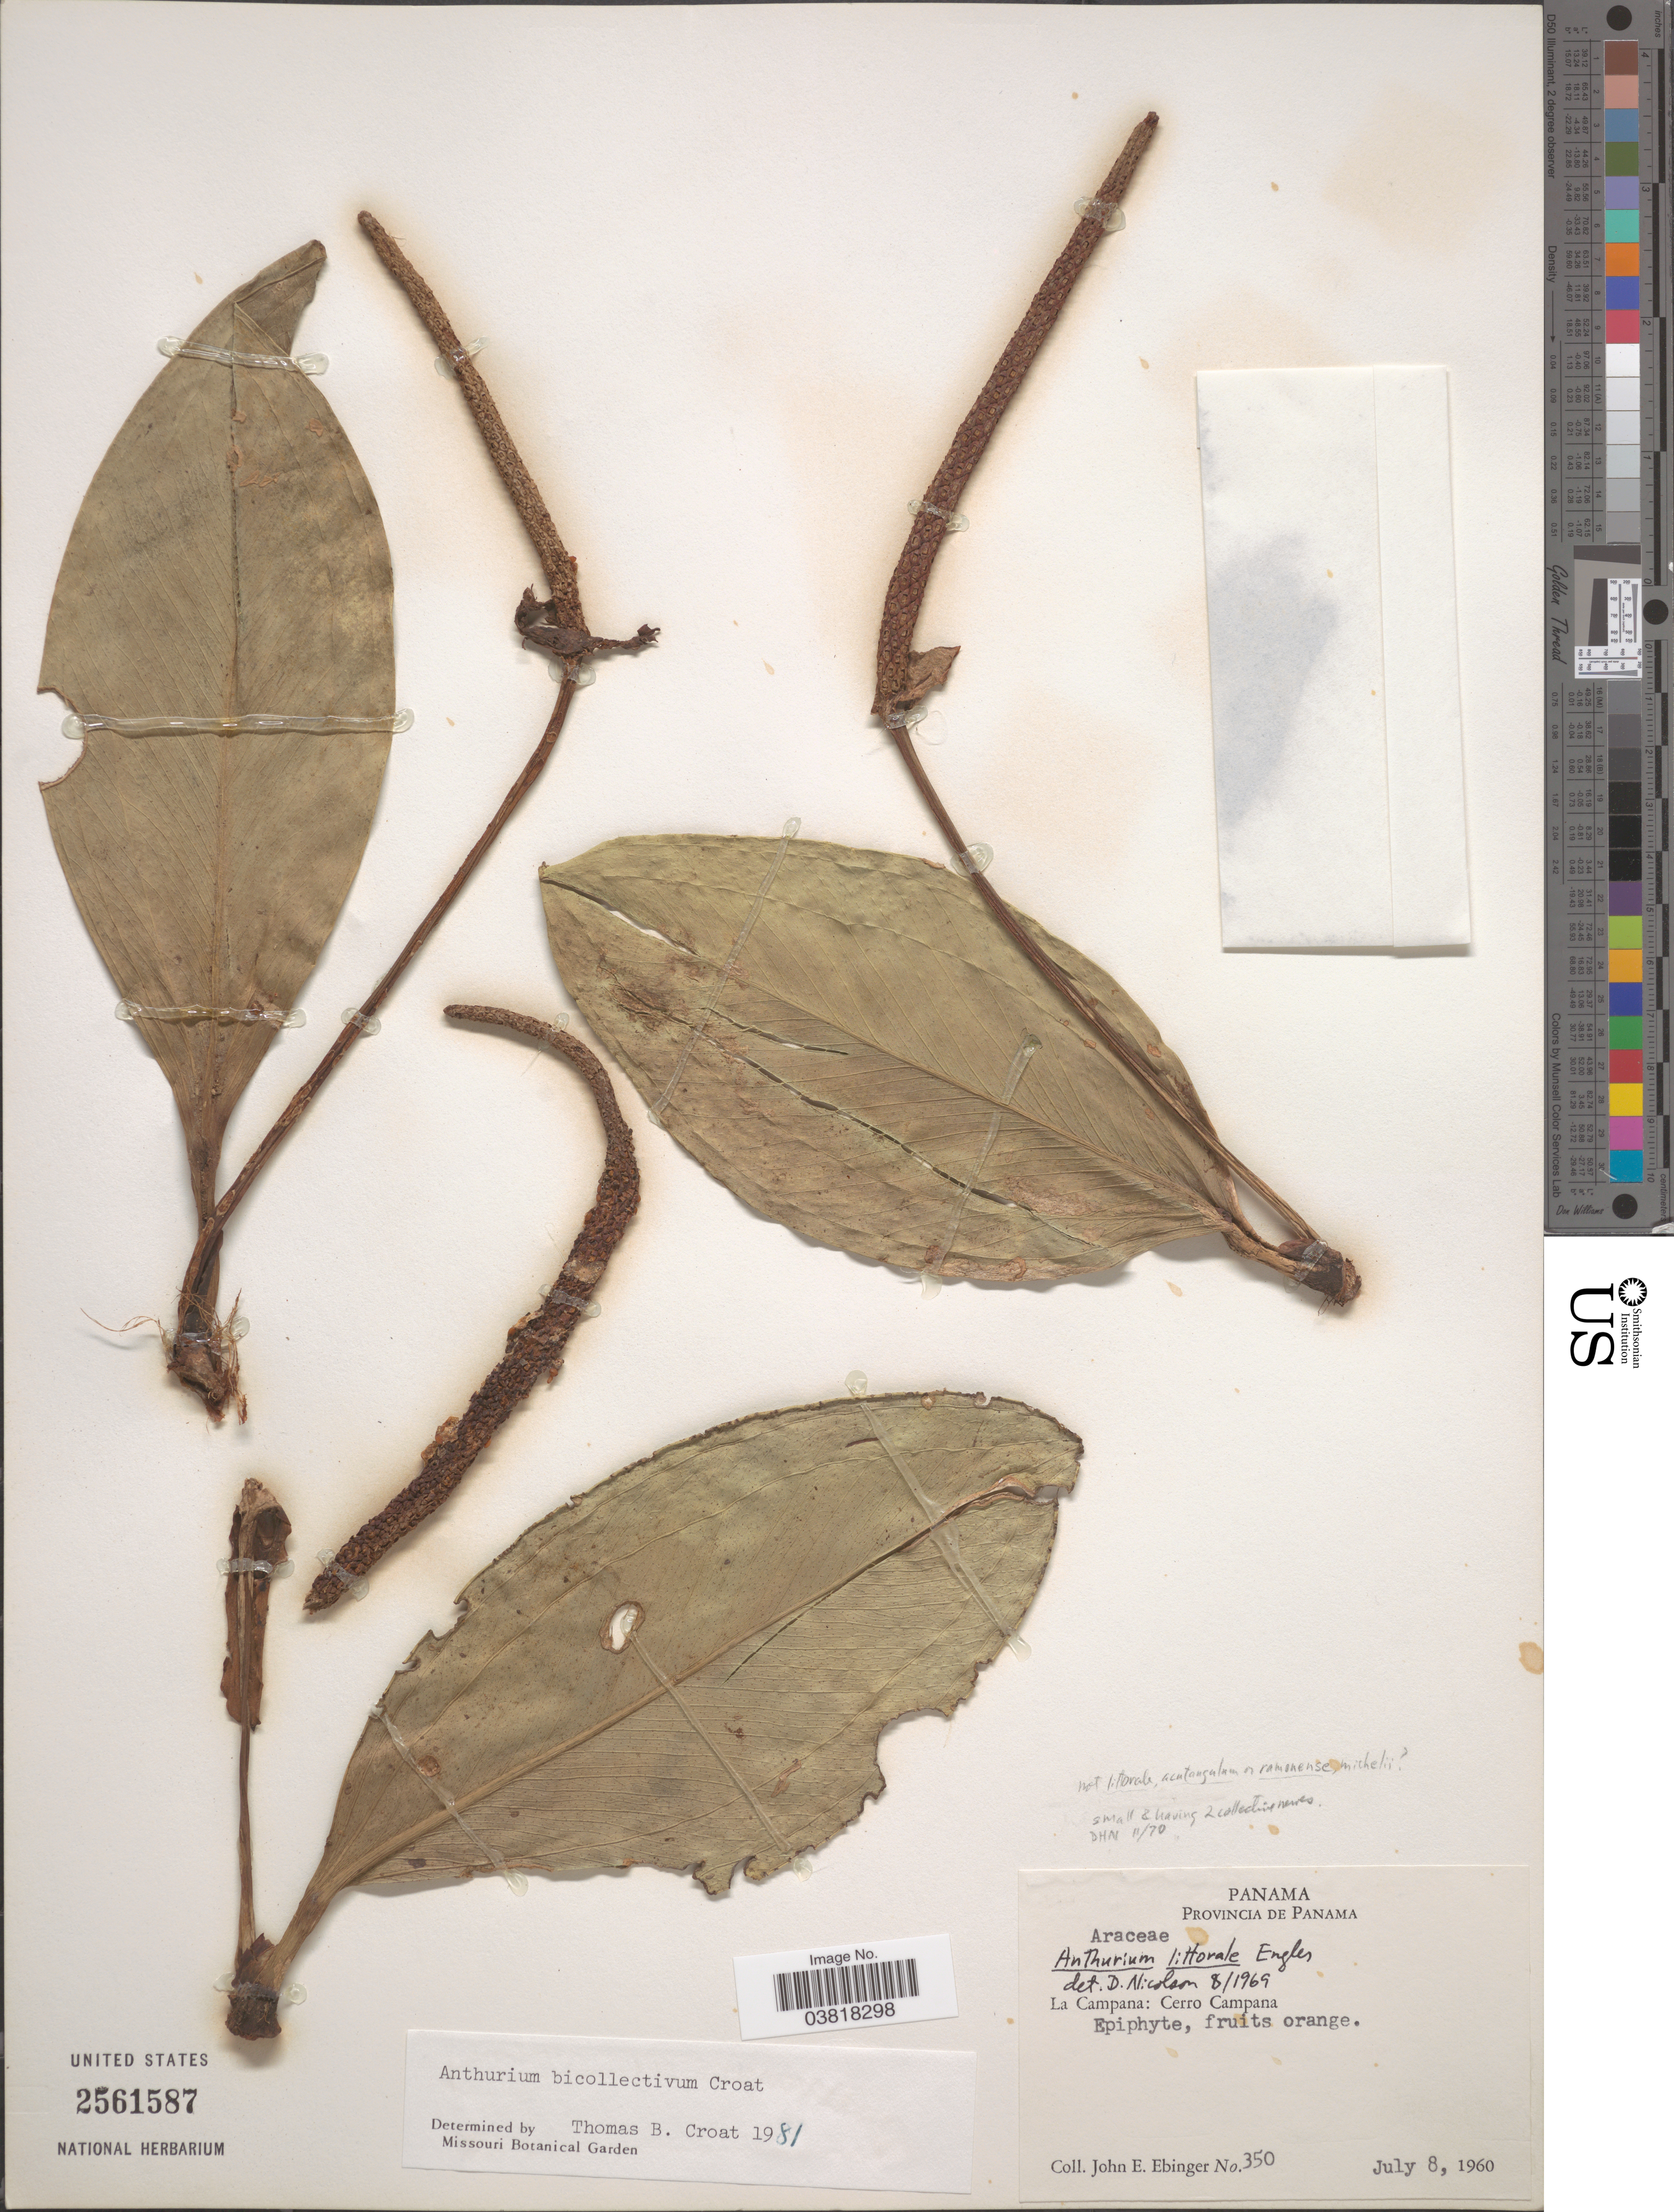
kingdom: Plantae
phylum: Tracheophyta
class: Liliopsida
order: Alismatales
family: Araceae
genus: Anthurium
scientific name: Anthurium bicollectivum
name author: Croat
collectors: J. Ebinger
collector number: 350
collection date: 1960-07-08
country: Panama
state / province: Panamá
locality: La Campana: Cerro Campana.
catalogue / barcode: US 2561587